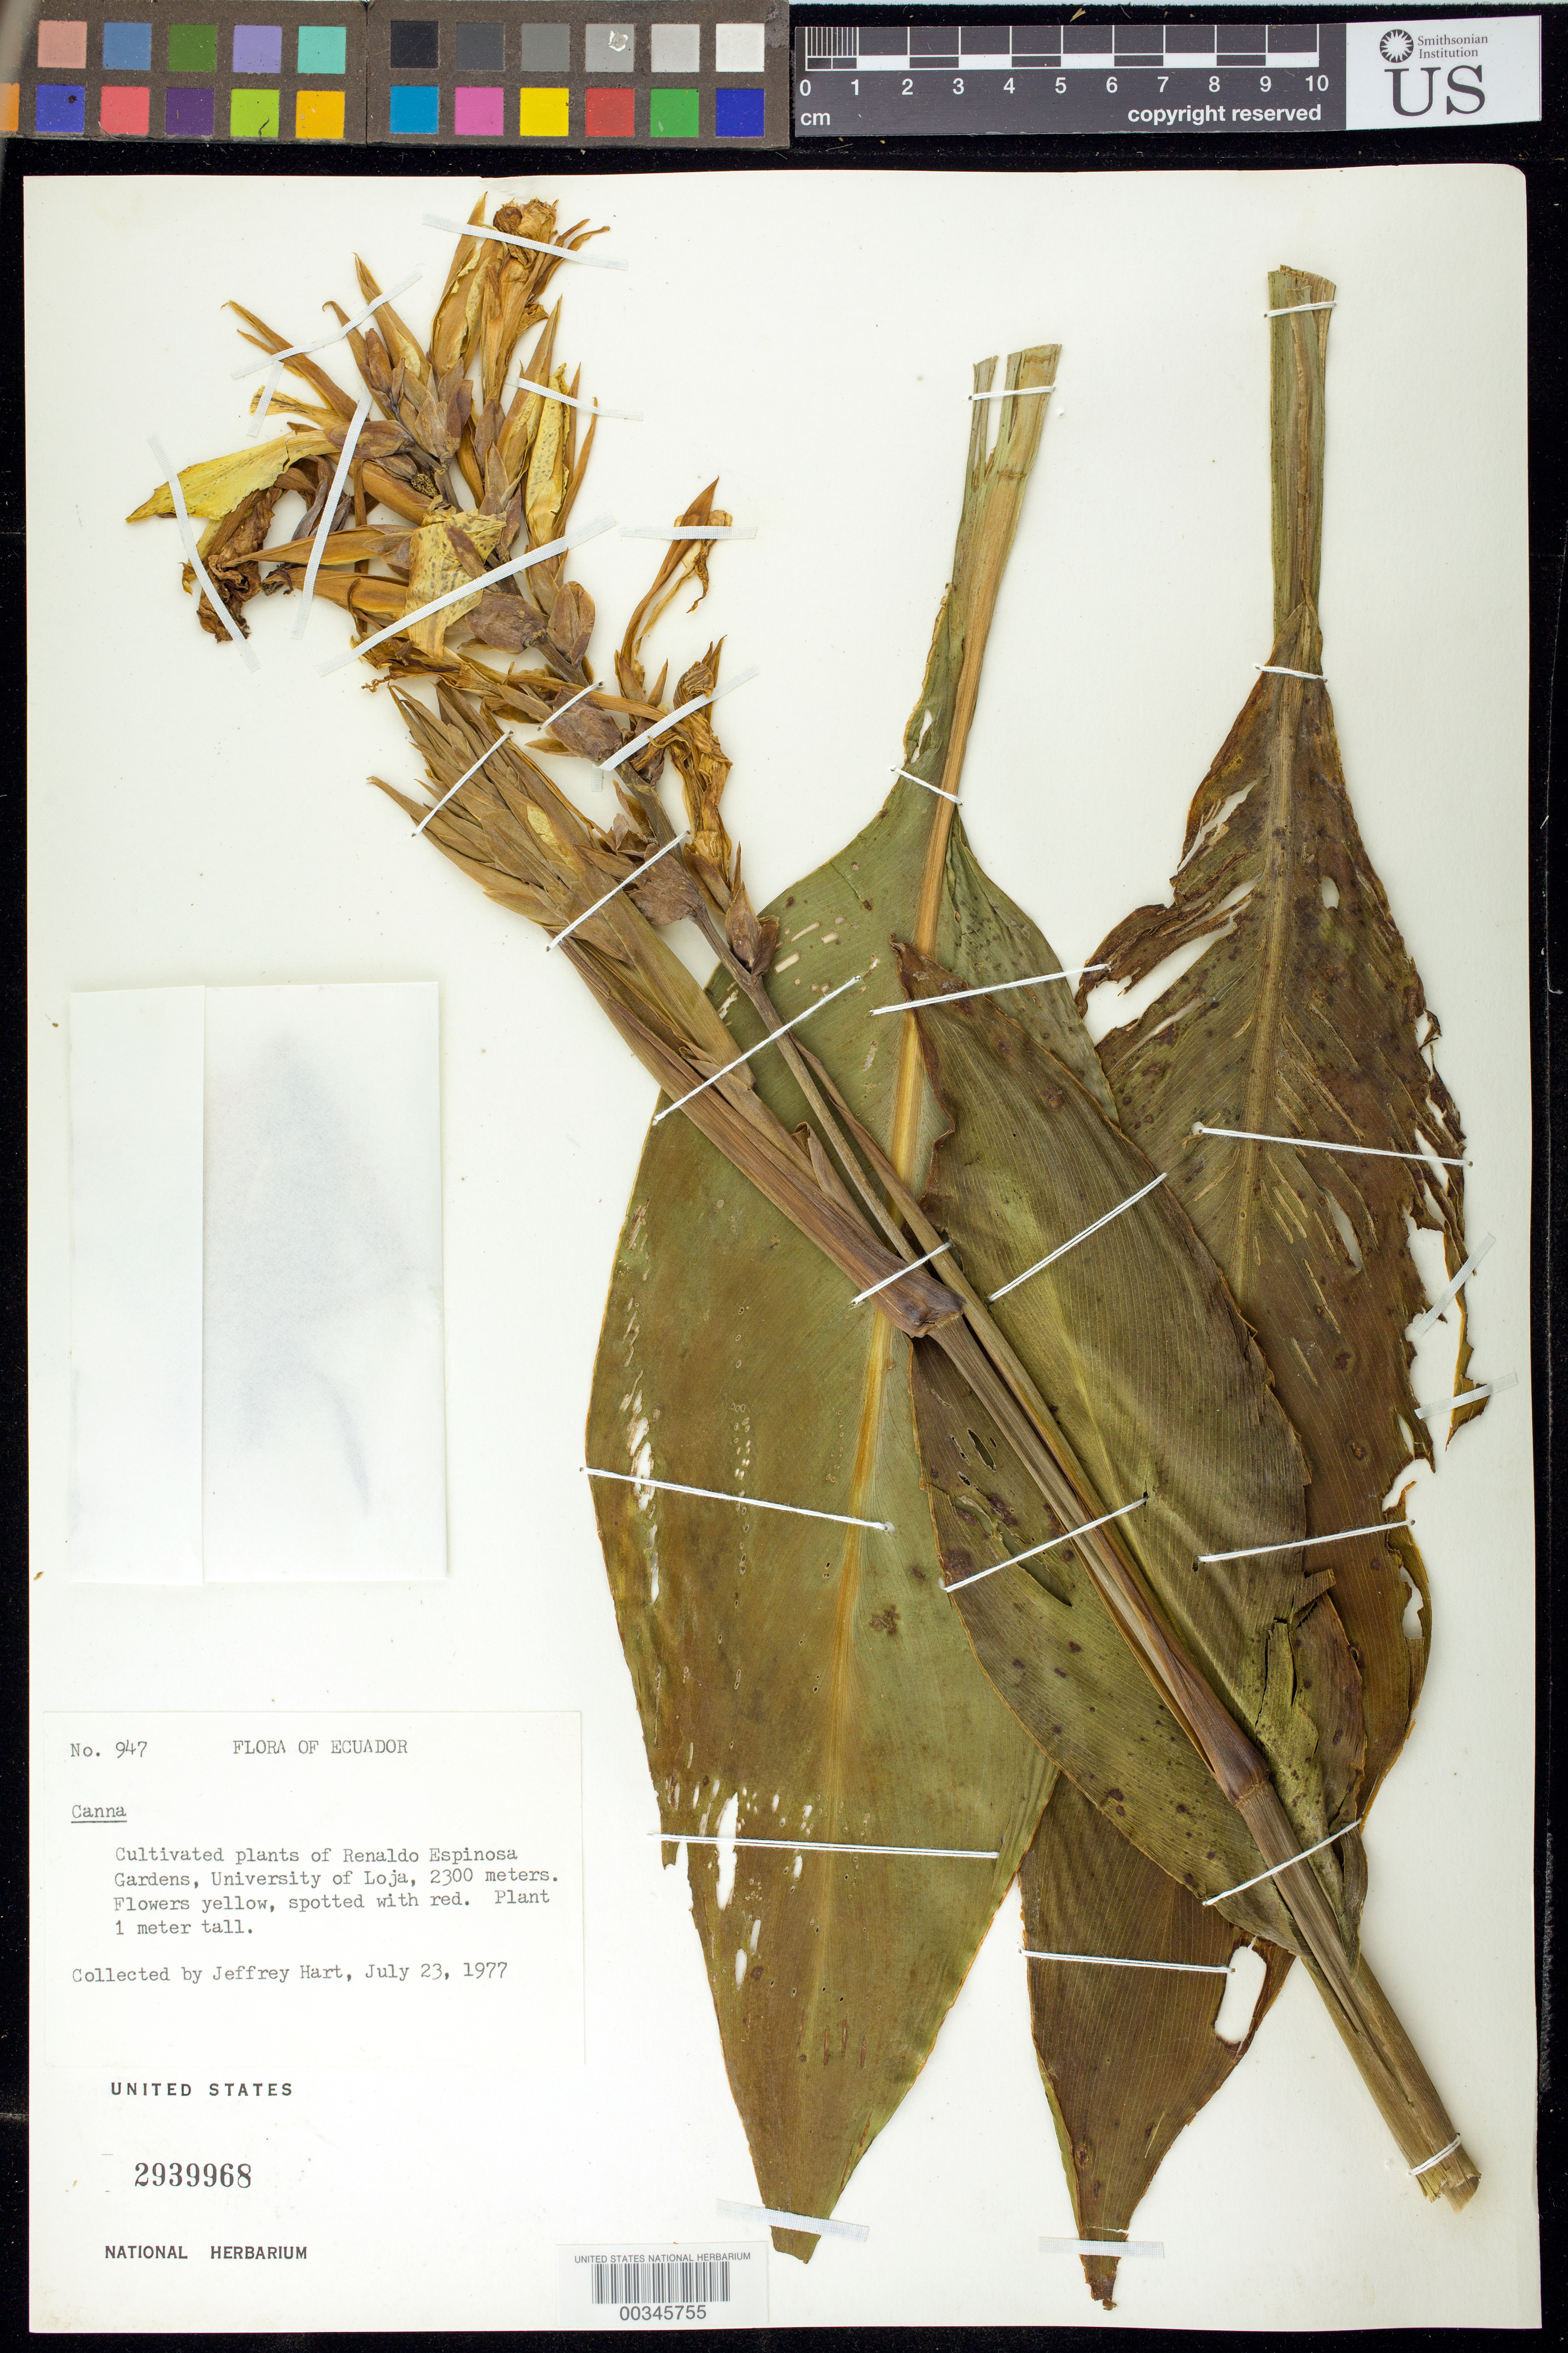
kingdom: Plantae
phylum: Tracheophyta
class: Liliopsida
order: Zingiberales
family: Cannaceae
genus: Canna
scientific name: Canna sp.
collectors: J. A. Hart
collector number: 947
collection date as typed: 23 Jul 1977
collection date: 1977-07-23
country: Ecuador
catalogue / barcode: US 2939968